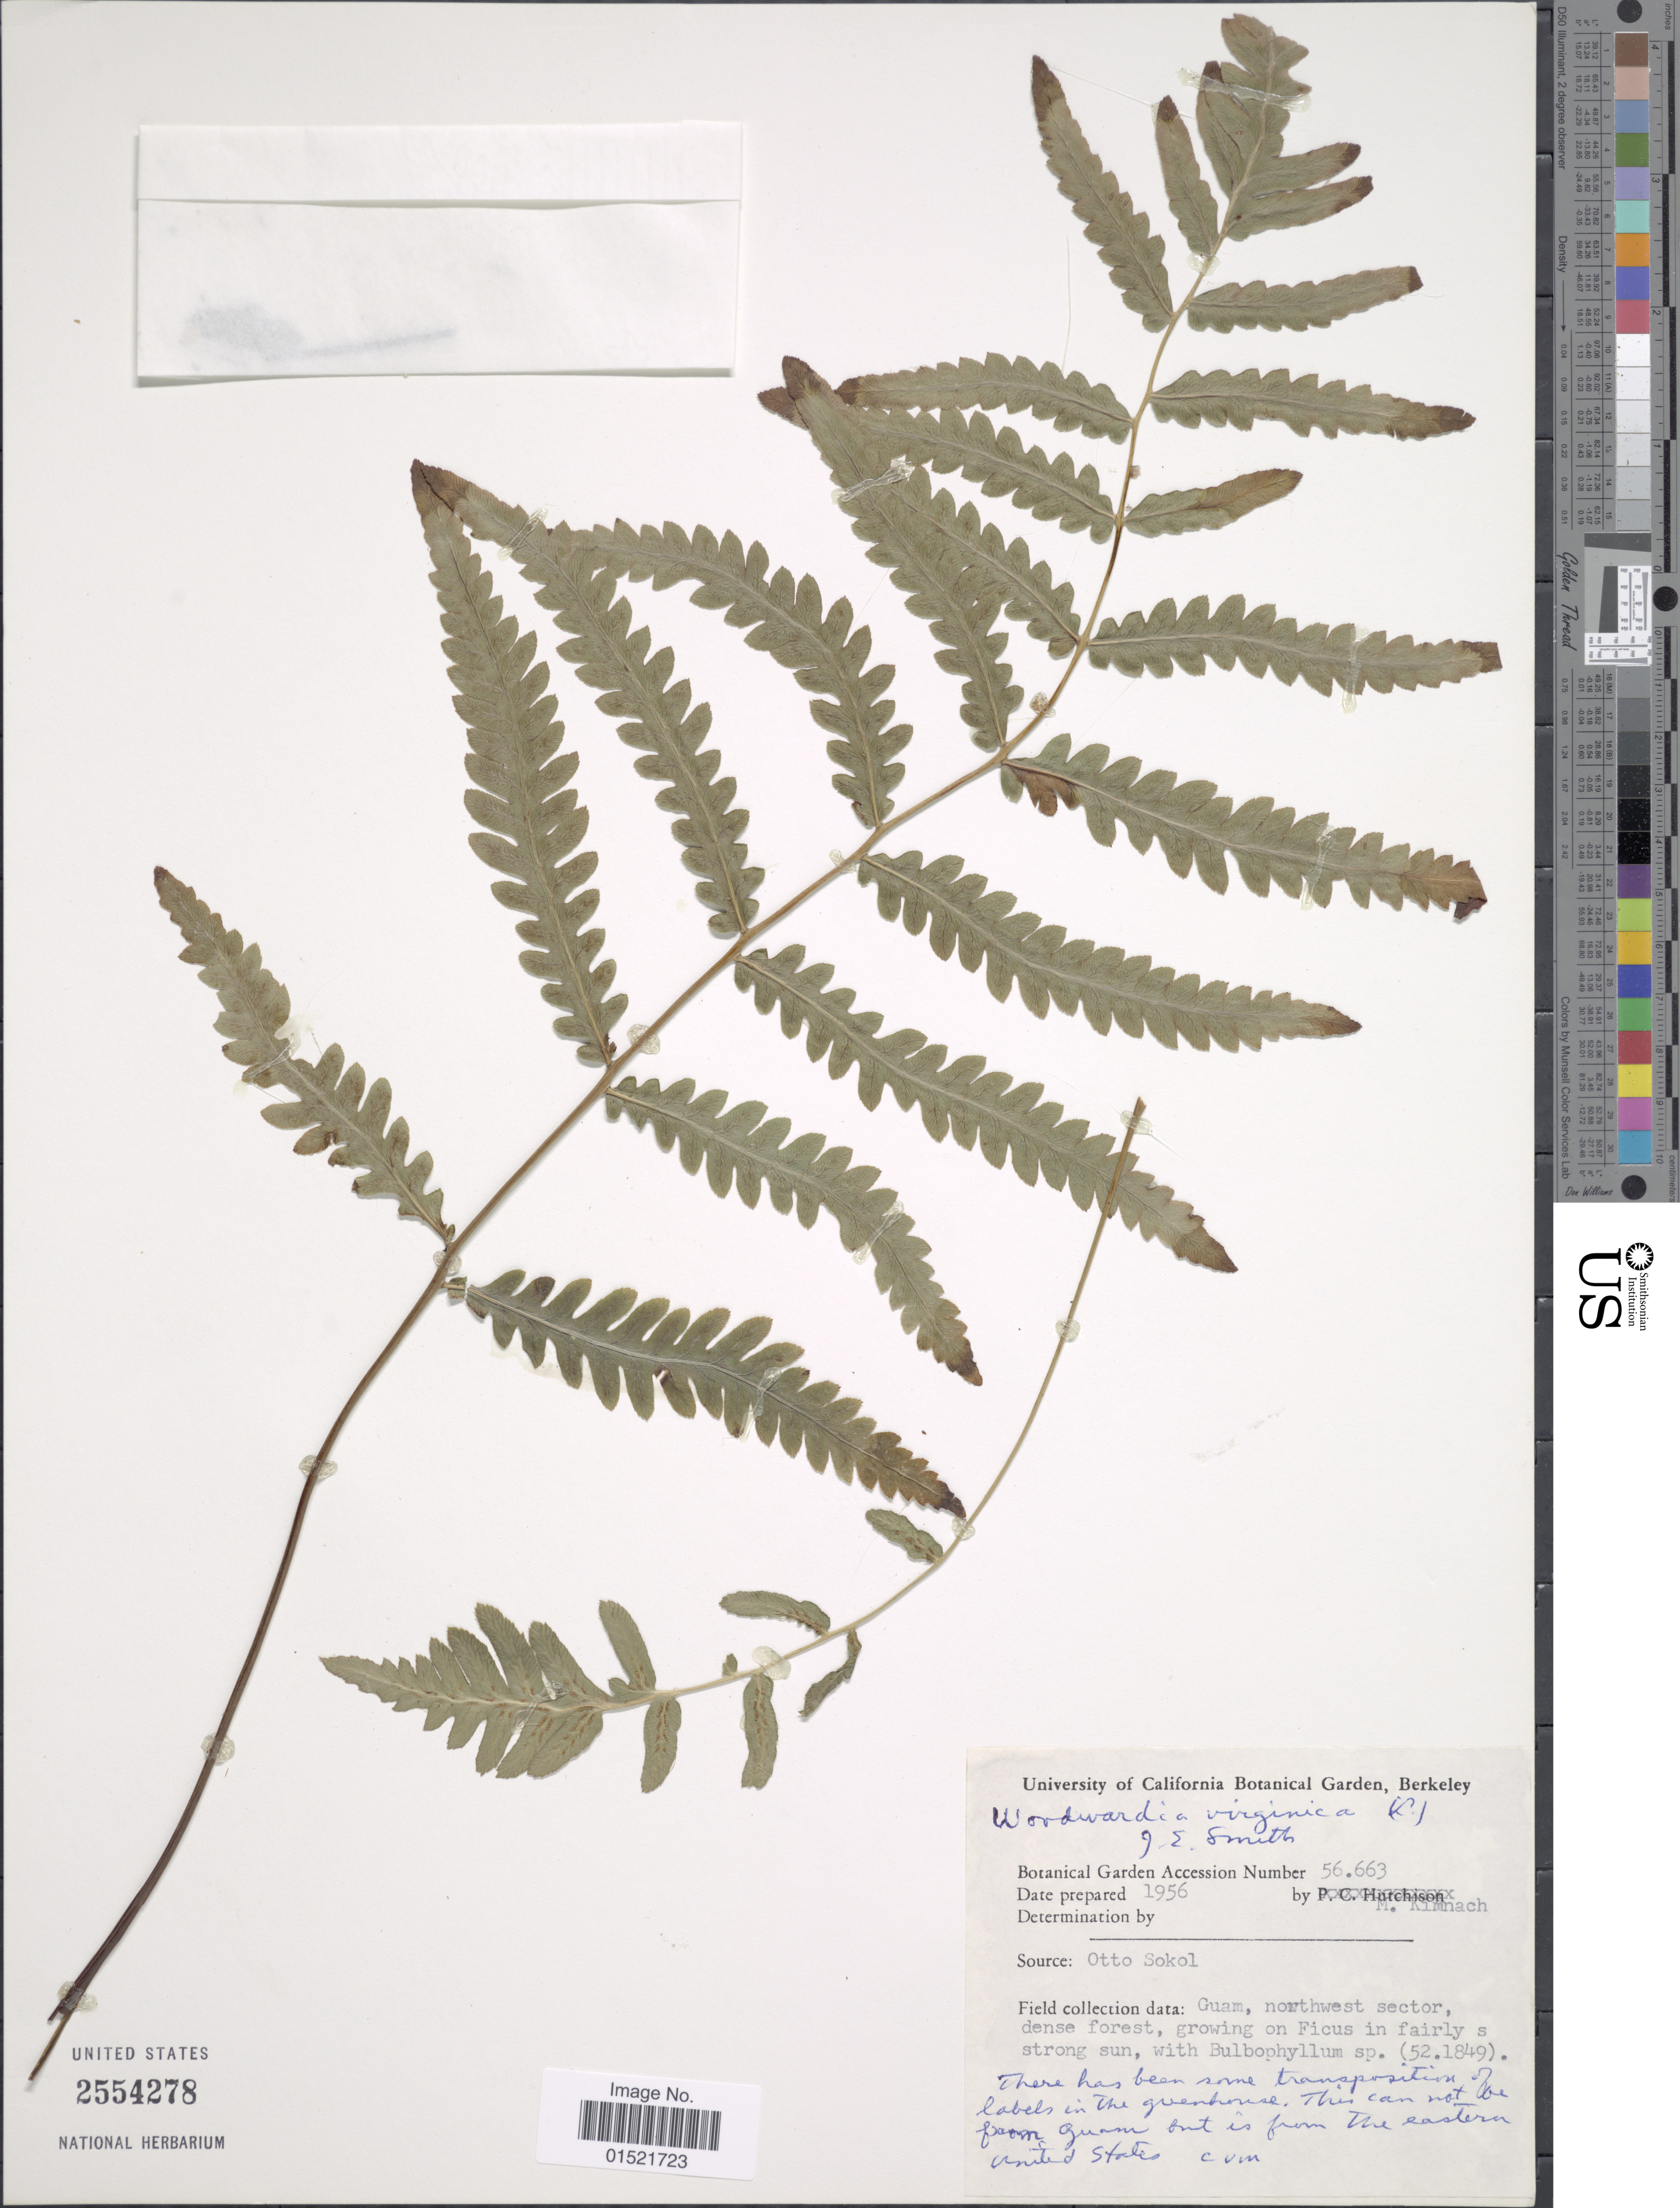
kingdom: Plantae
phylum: Tracheophyta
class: Polypodiopsida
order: Polypodiales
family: Blechnaceae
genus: Woodwardia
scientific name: Woodwardia virginica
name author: (L.) R.M. Sm.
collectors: M. W. Kimnach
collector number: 56663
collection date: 1956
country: United States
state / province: Virginia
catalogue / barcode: US 2554278